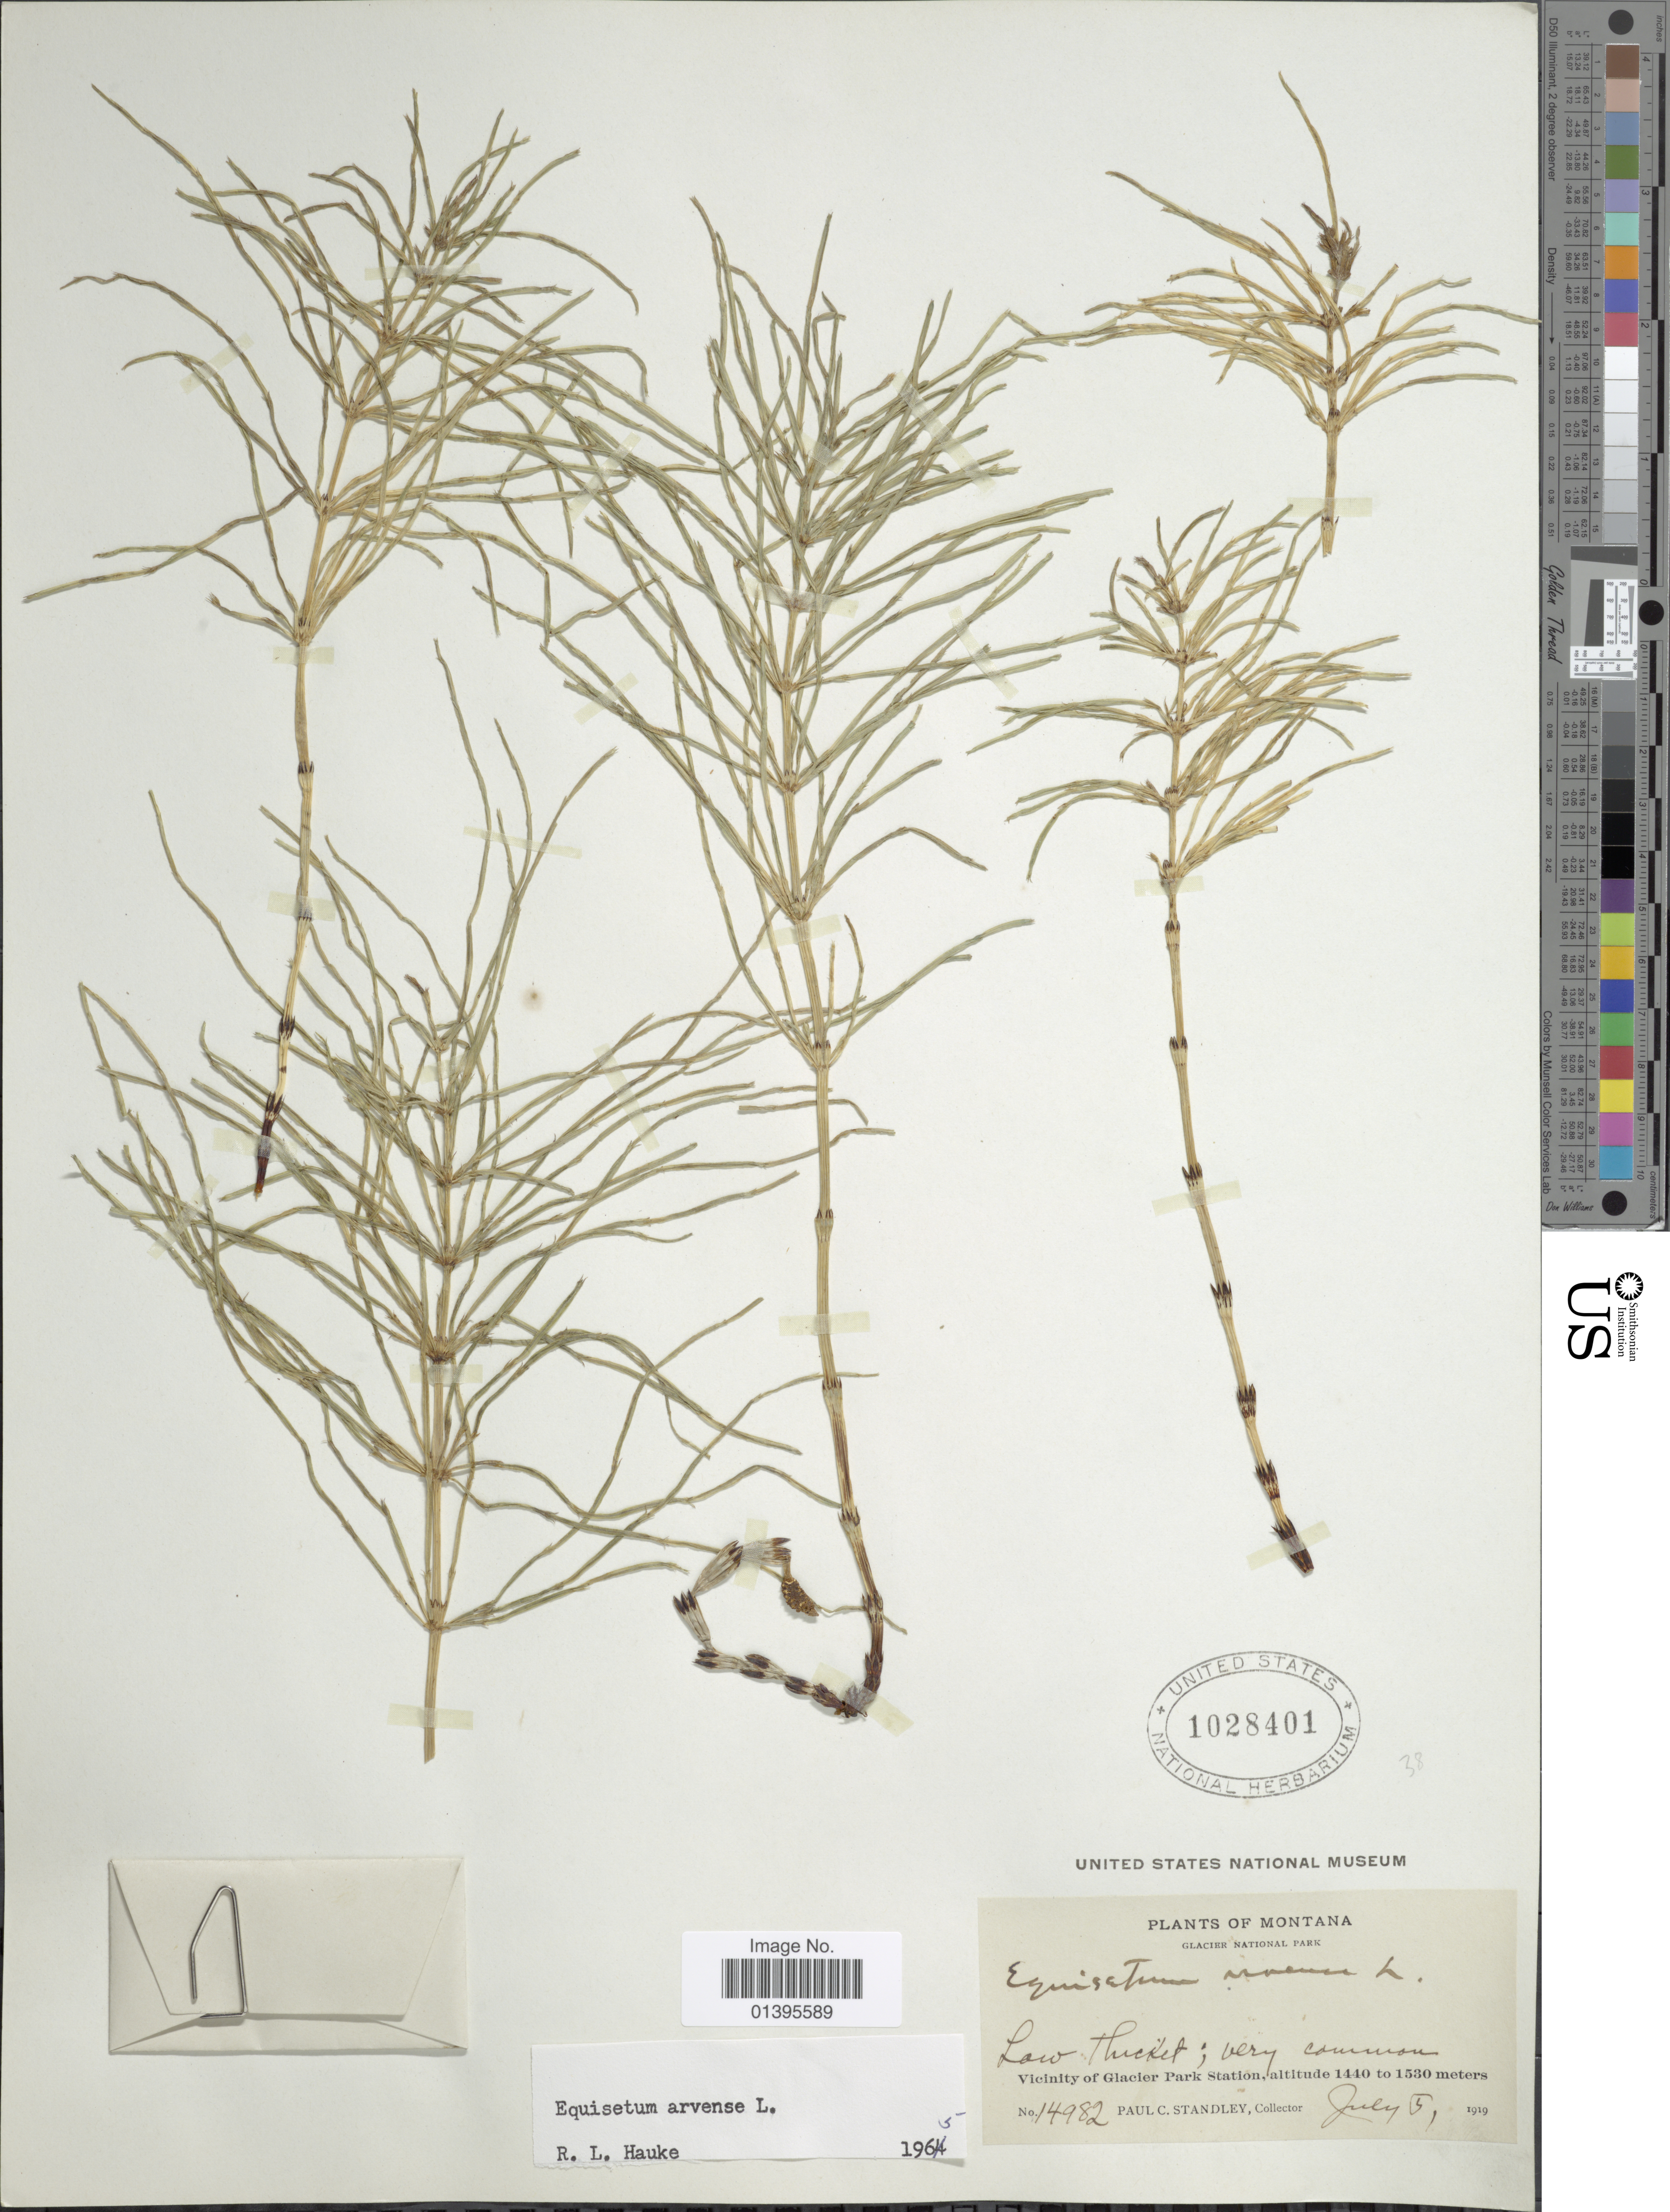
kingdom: Plantae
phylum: Tracheophyta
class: Polypodiopsida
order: Equisetales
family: Equisetaceae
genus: Equisetum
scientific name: Equisetum arvense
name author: L.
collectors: P. C. Standley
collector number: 14982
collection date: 1919-07-05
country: United States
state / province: Montana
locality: Glacier National Park. Vicinity of Glacier Park Station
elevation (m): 1440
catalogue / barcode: US 1028401